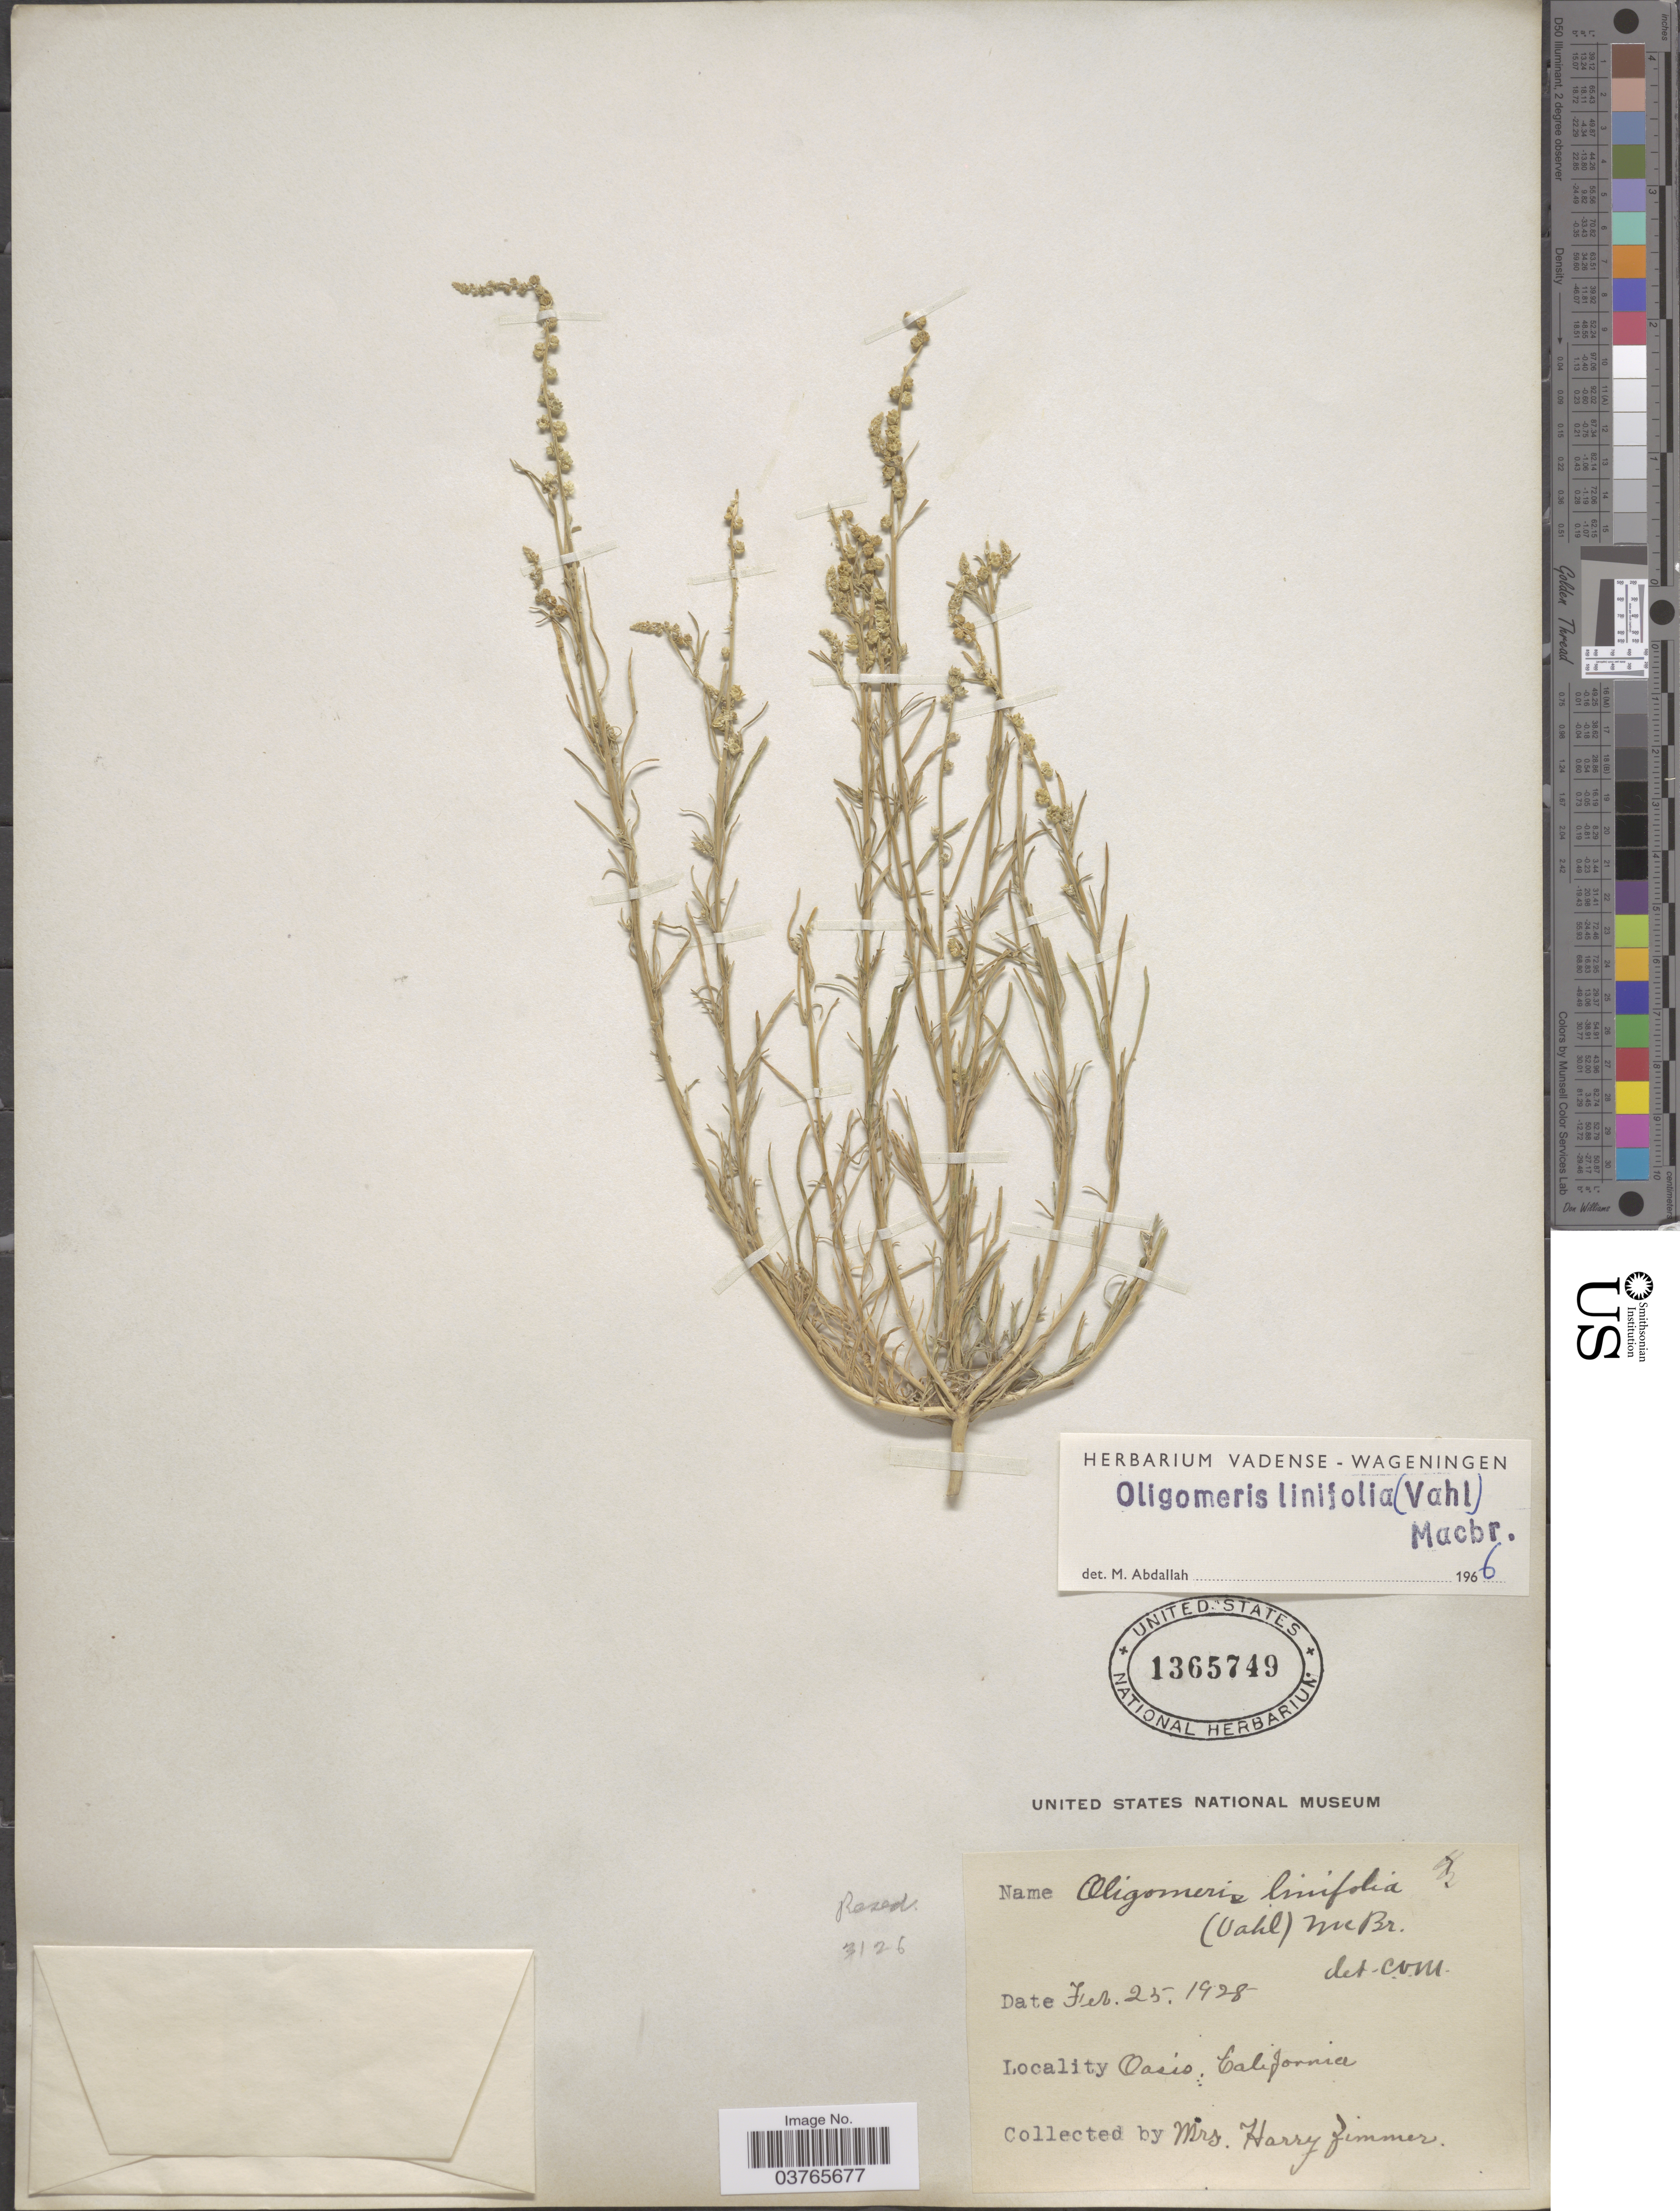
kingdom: Plantae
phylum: Tracheophyta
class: Magnoliopsida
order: Brassicales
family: Resedaceae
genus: Oligomeris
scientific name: Oligomeris linifolia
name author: (Vahl) J.F. Macbr.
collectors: H. Zimmer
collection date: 1928-02-25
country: United States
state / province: California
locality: Oasis.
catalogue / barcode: US 1365749